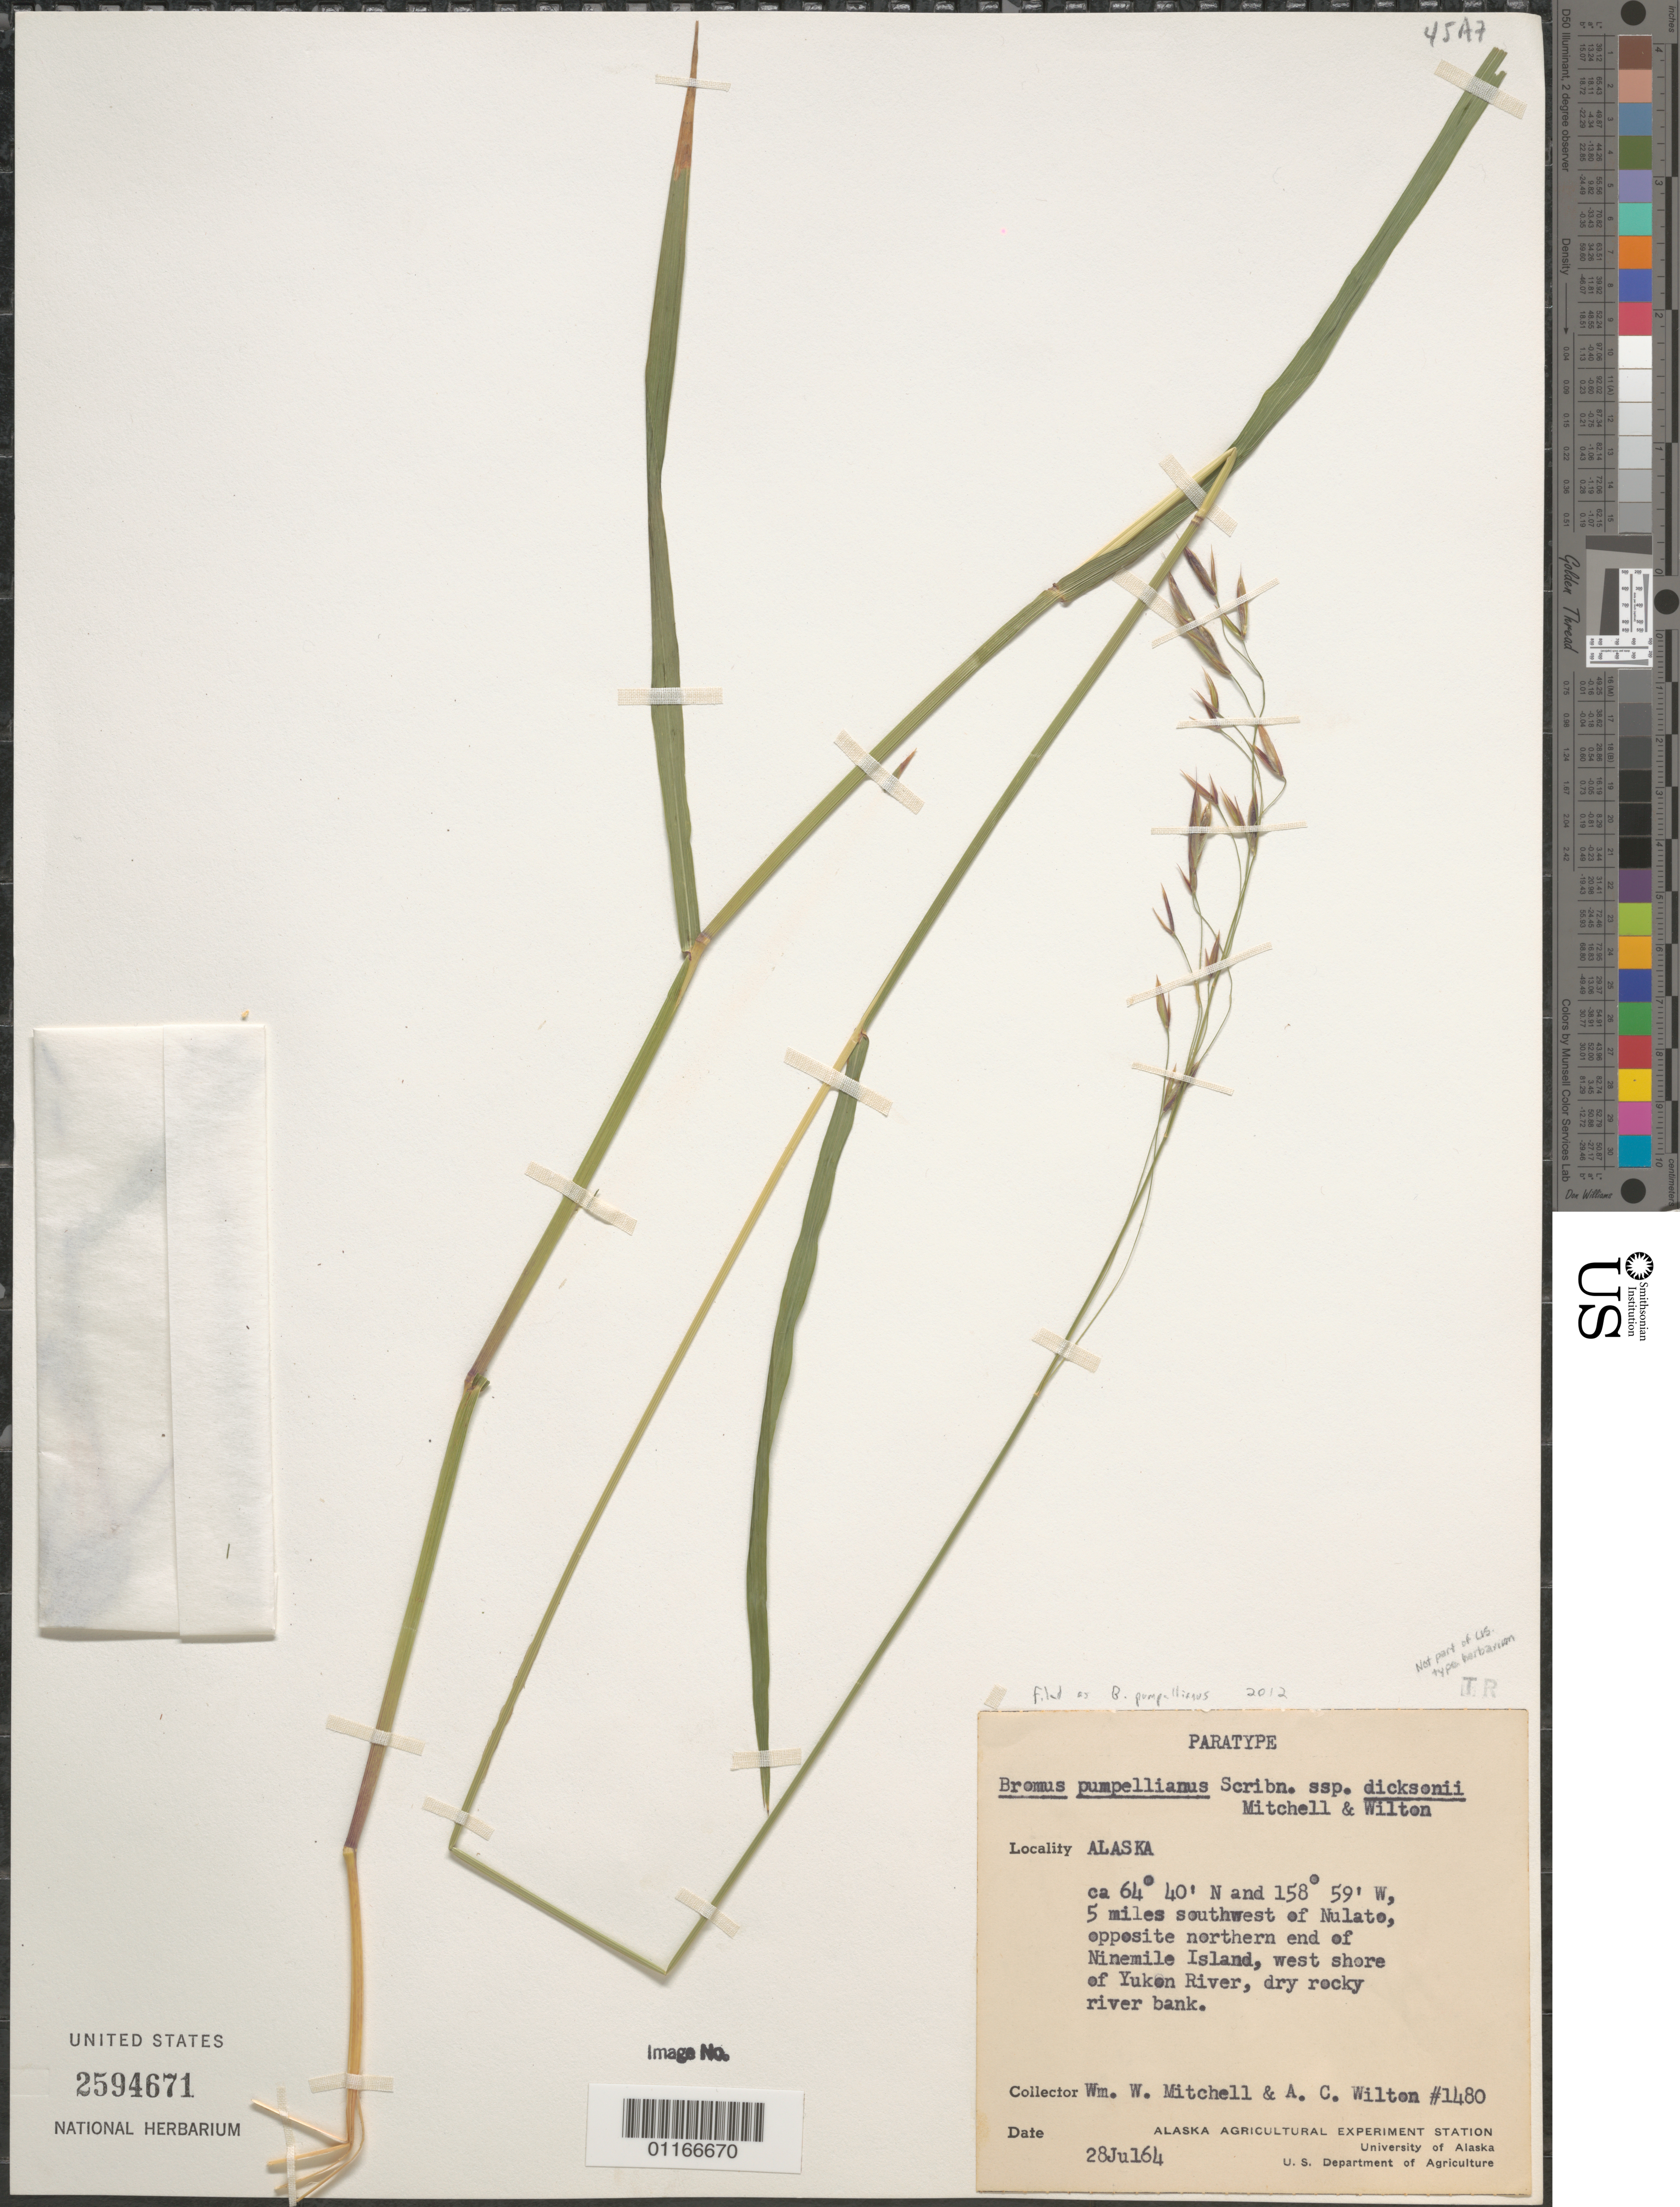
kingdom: Plantae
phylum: Tracheophyta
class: Liliopsida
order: Poales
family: Poaceae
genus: Bromus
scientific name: Bromus pumpellianus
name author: Scribn.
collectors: W. Mitchell & A. Wilten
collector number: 1480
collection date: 1964-07-28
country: United States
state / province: Alaska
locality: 5 miles SW of Nulate, opposite northern end of Ninemile Island, west shore of Yukon River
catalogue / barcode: US 2594671